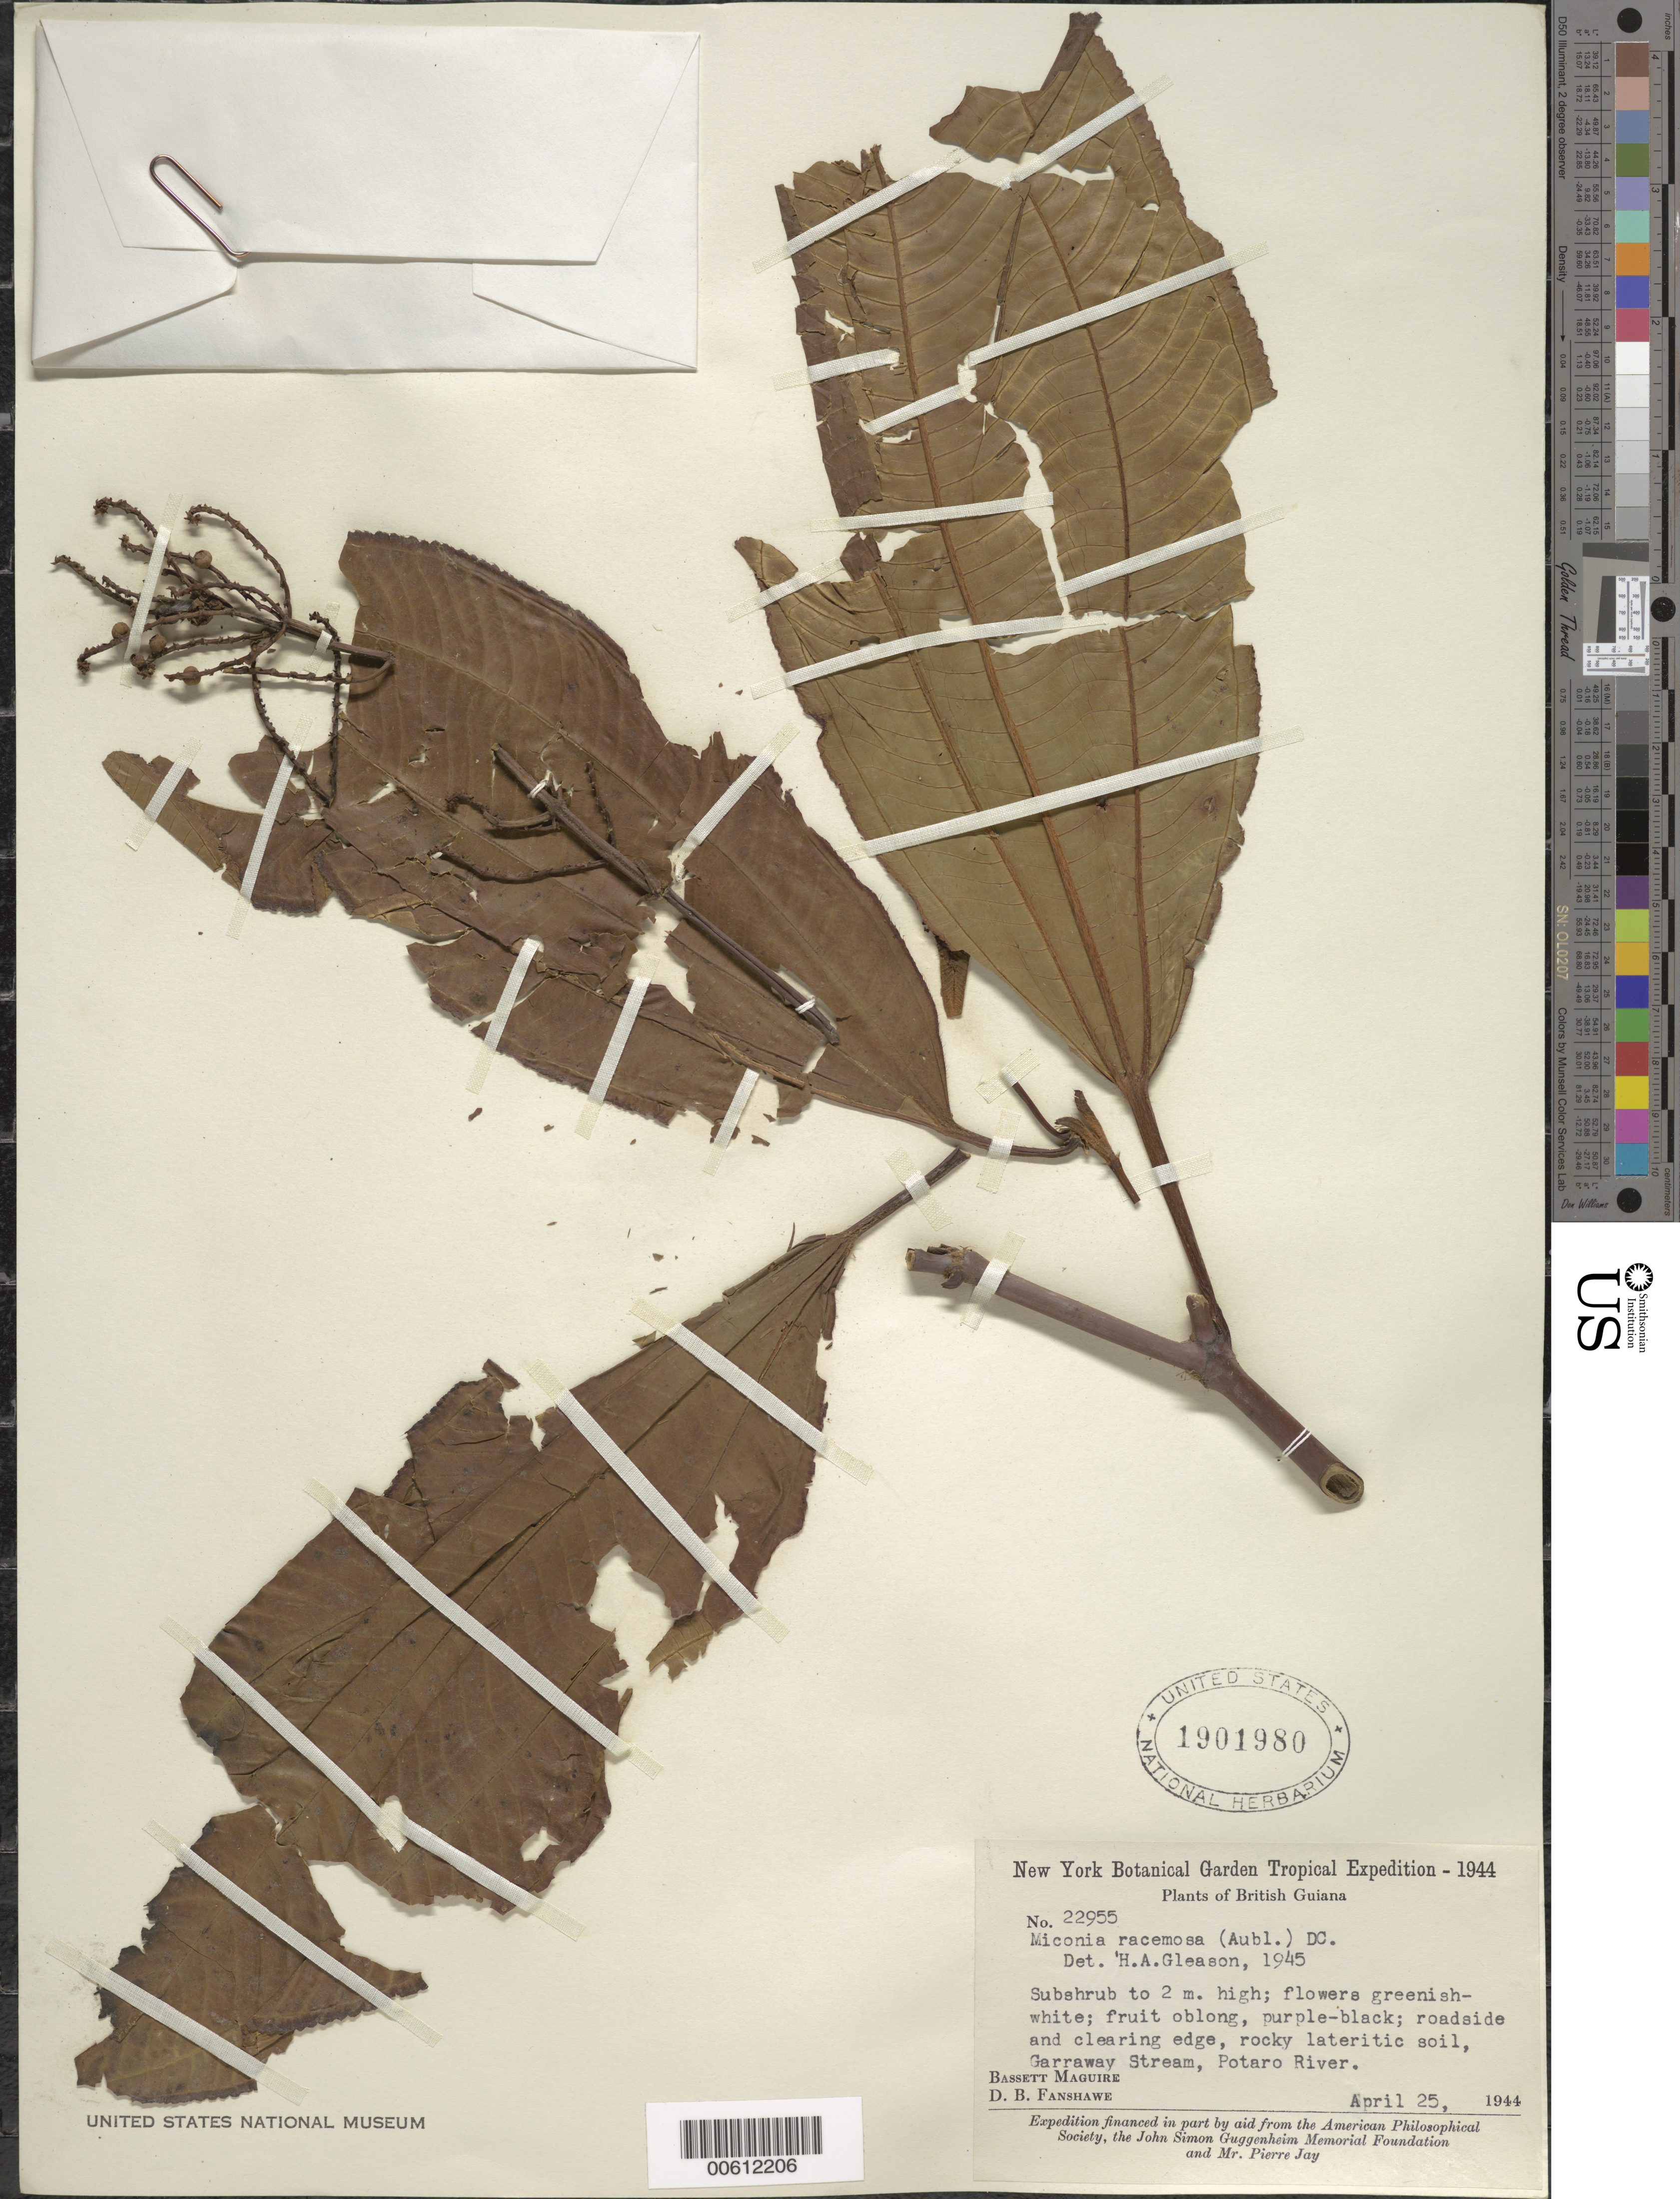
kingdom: Plantae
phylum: Tracheophyta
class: Magnoliopsida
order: Myrtales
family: Melastomataceae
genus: Miconia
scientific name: Miconia racemosa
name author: (Aubl.) DC.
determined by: Gleason, H. A.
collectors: B. Maguire & D. B. Fanshawe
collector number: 22955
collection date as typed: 25-Apr-44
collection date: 1944-04-25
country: Guyana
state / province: Potaro-Siparuni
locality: Garraway Stream, Potaro River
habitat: Roadside and clearing edge, rocky lateritic soil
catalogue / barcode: US 1901980